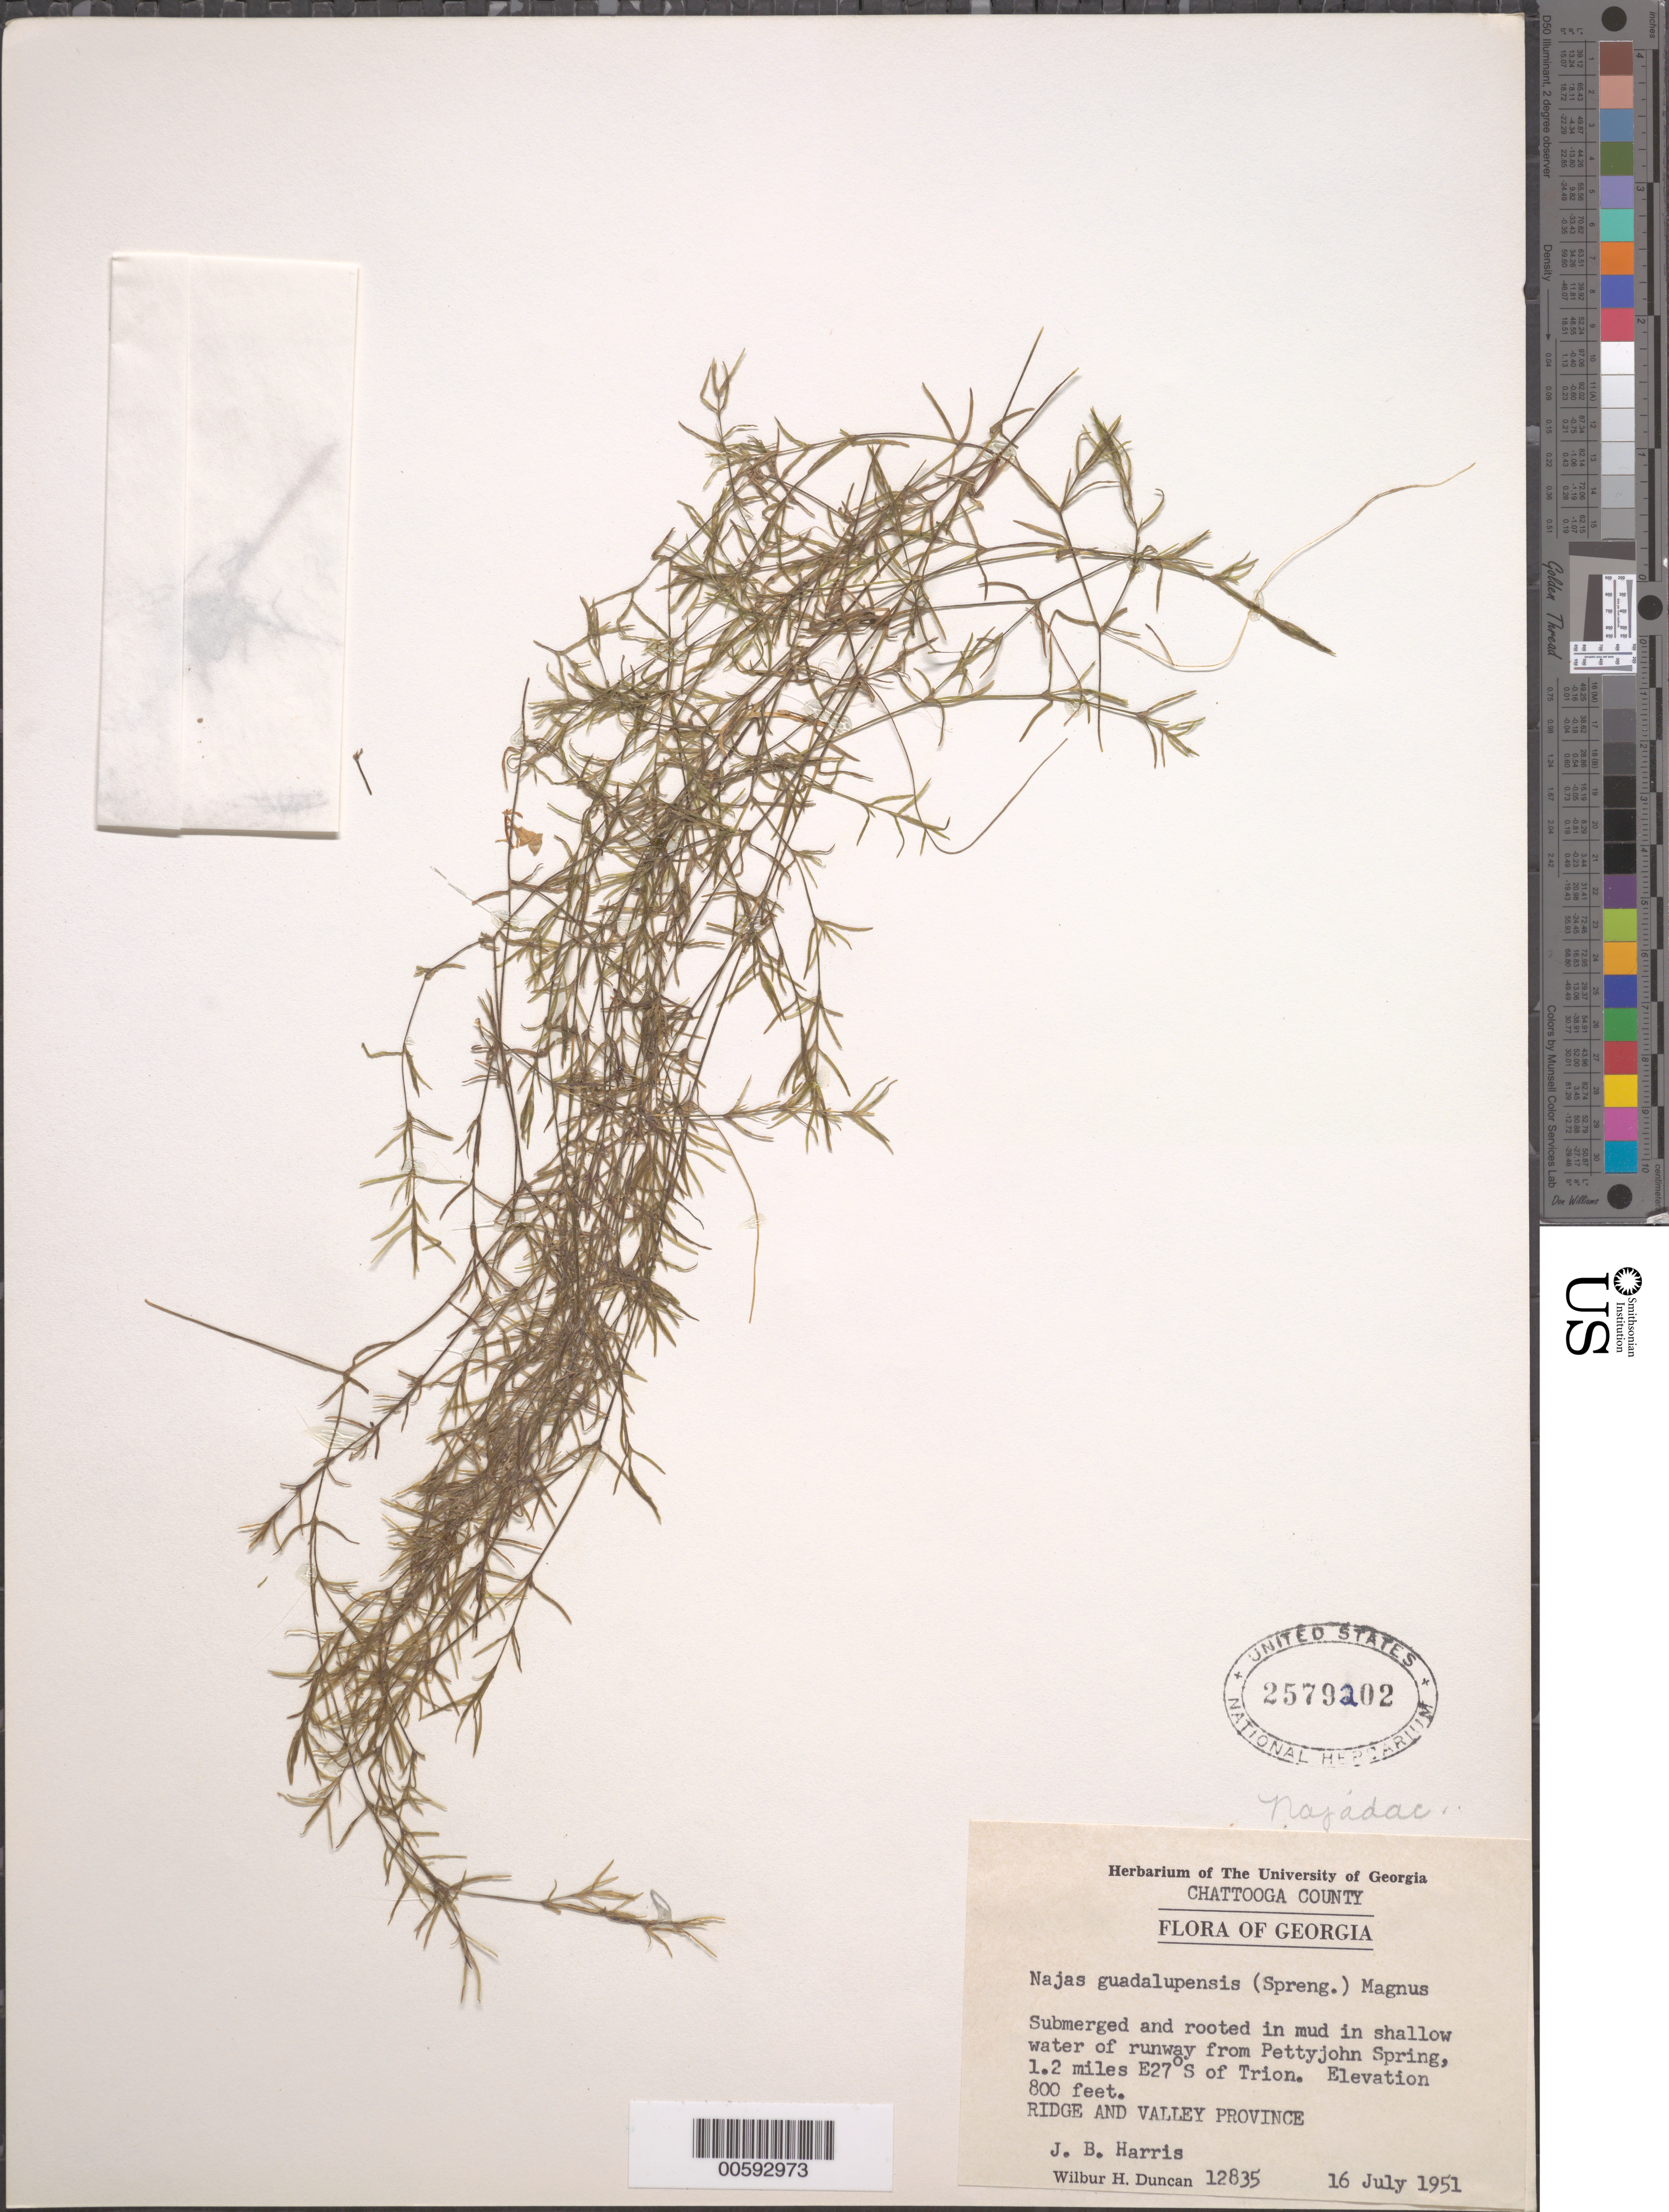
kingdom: Plantae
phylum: Tracheophyta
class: Liliopsida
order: Alismatales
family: Hydrocharitaceae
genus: Najas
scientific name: Najas guadalupensis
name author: (Spreng.) Magnus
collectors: J. B. Harris & W. H. Duncan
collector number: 12835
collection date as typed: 16 Jul 1951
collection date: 1951-07-16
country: United States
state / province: Georgia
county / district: Chattooga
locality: Pettyjohn Spring, SE of Trion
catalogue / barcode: US 2579202